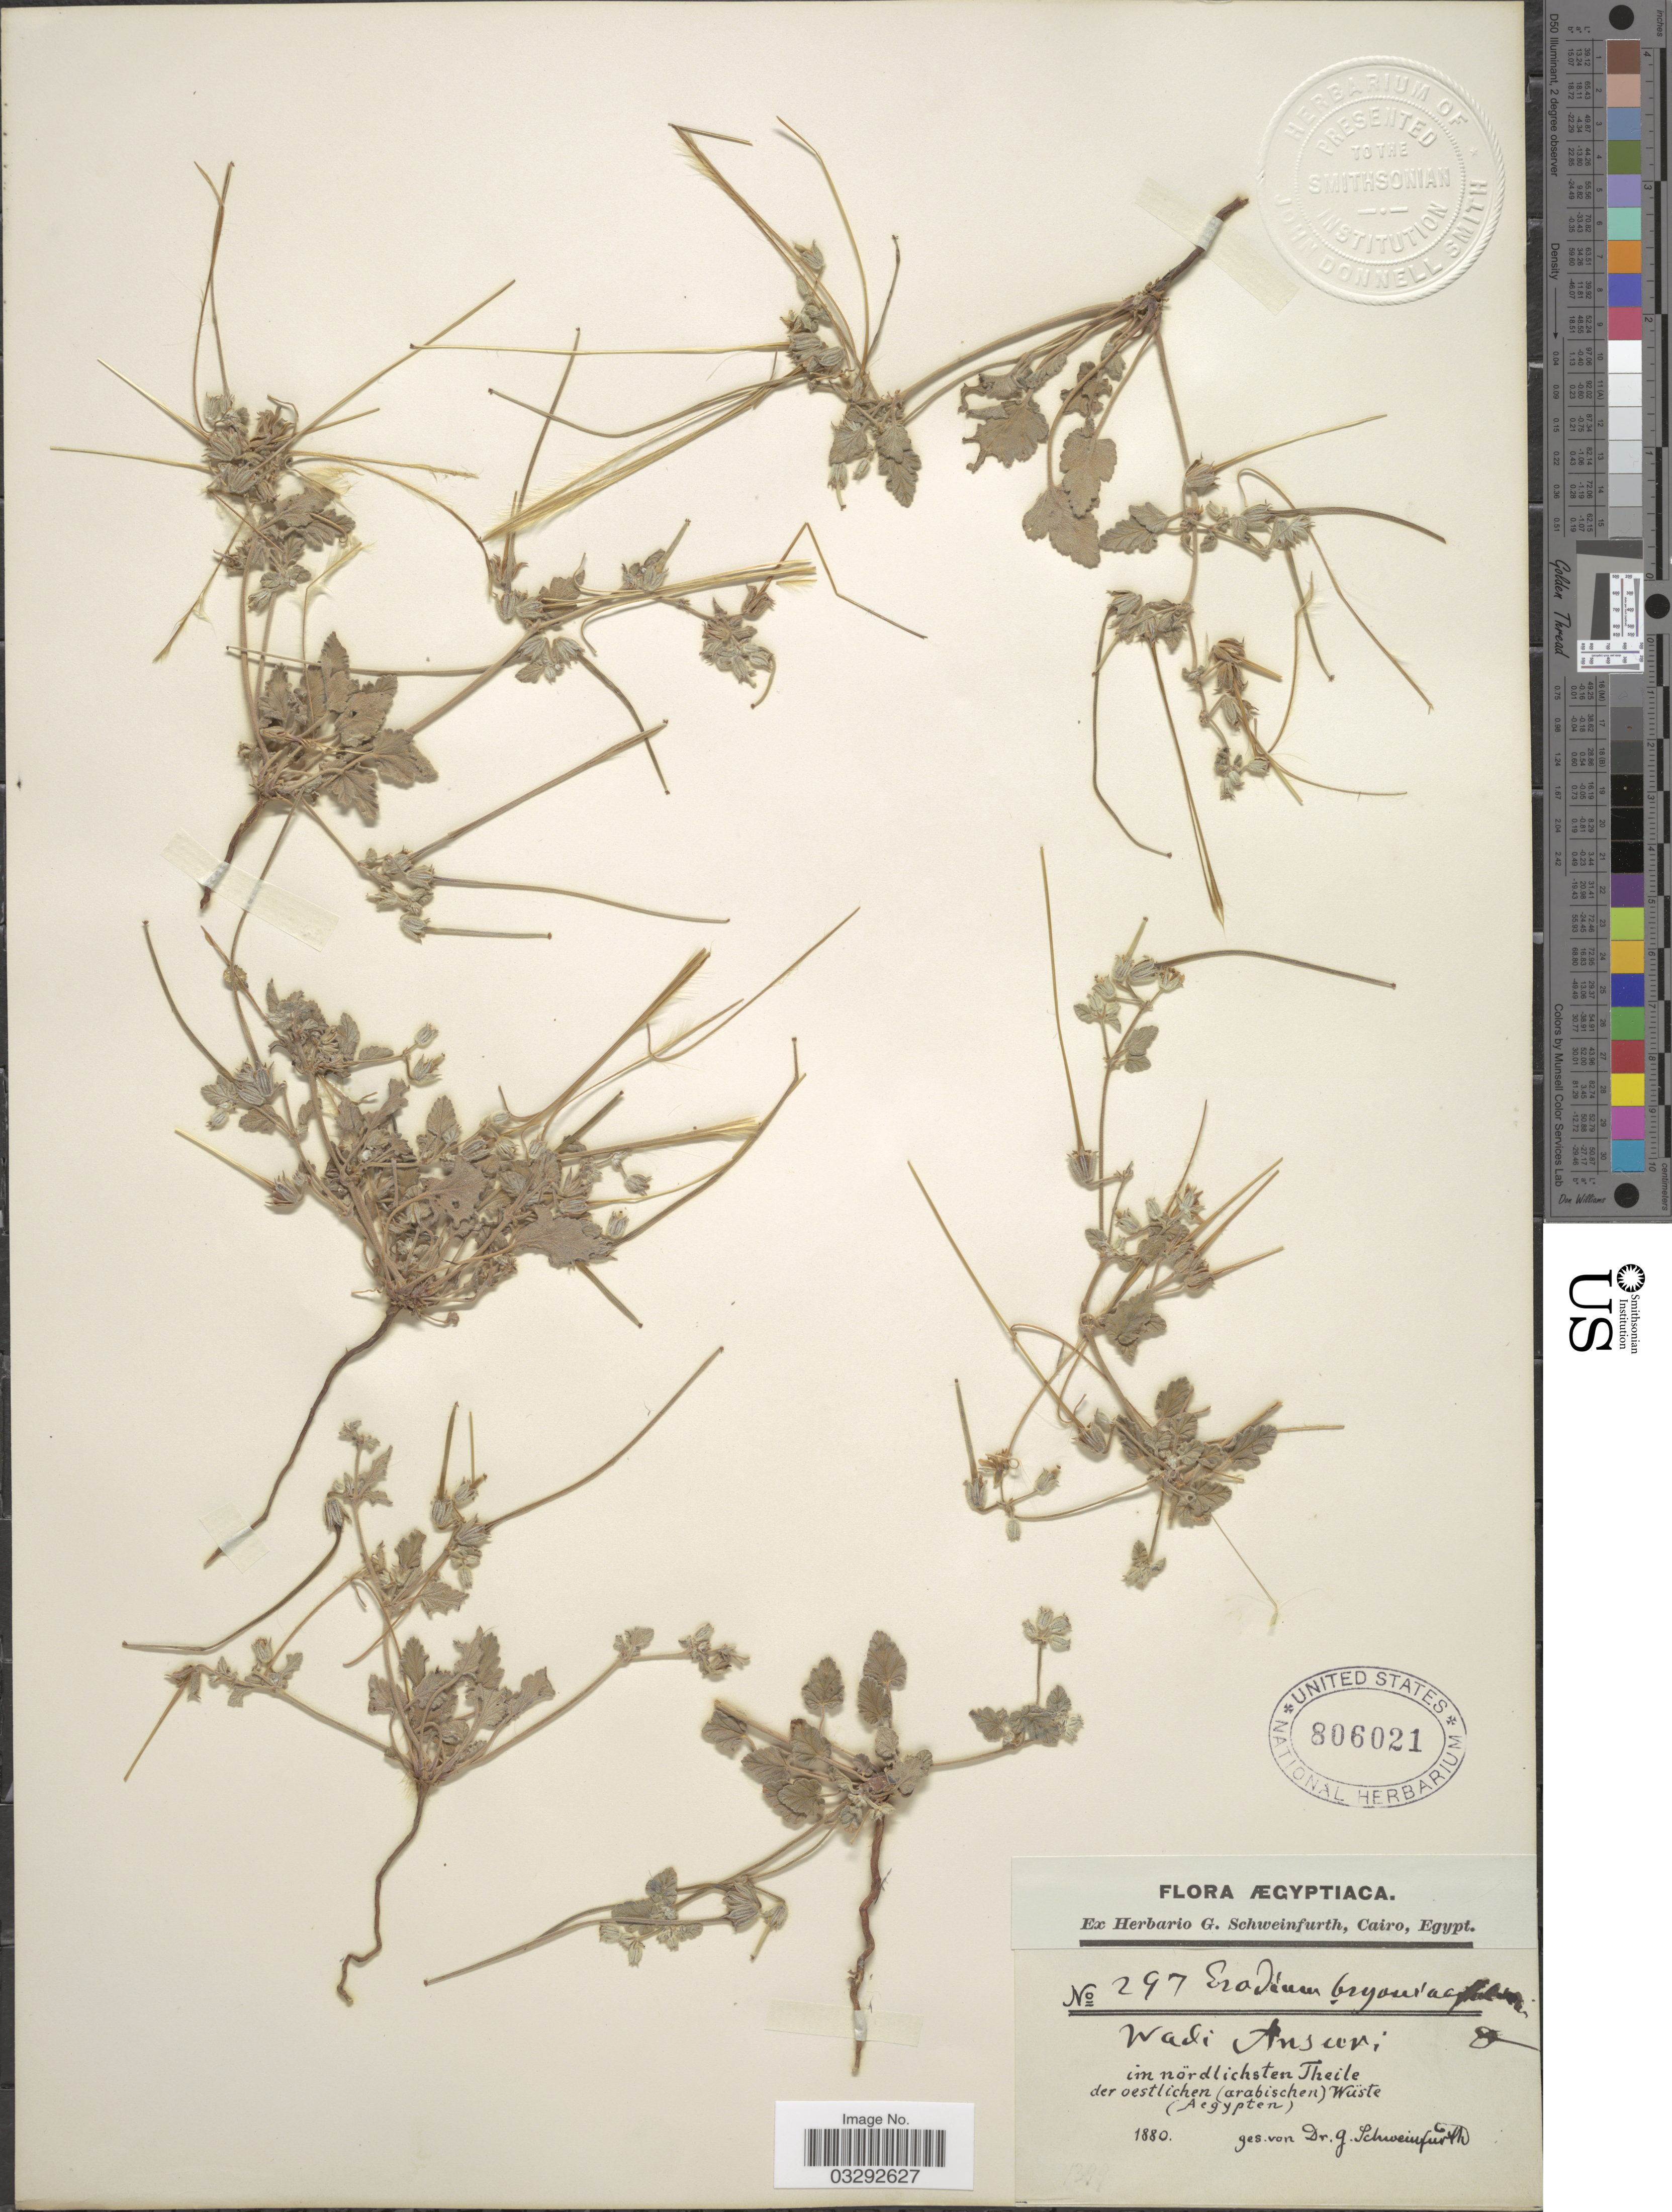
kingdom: Plantae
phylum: Tracheophyta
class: Magnoliopsida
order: Geraniales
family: Geraniaceae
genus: Erodium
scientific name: Erodium bryoniifolium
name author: Boiss.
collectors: G. A. Schweinfurth (herbarium)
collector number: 297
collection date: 1880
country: Egypt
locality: Wadi Ansuri [interpreted], im nördlichsten Theile der oestlichen (arabischen) Wüste.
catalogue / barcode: US 806021